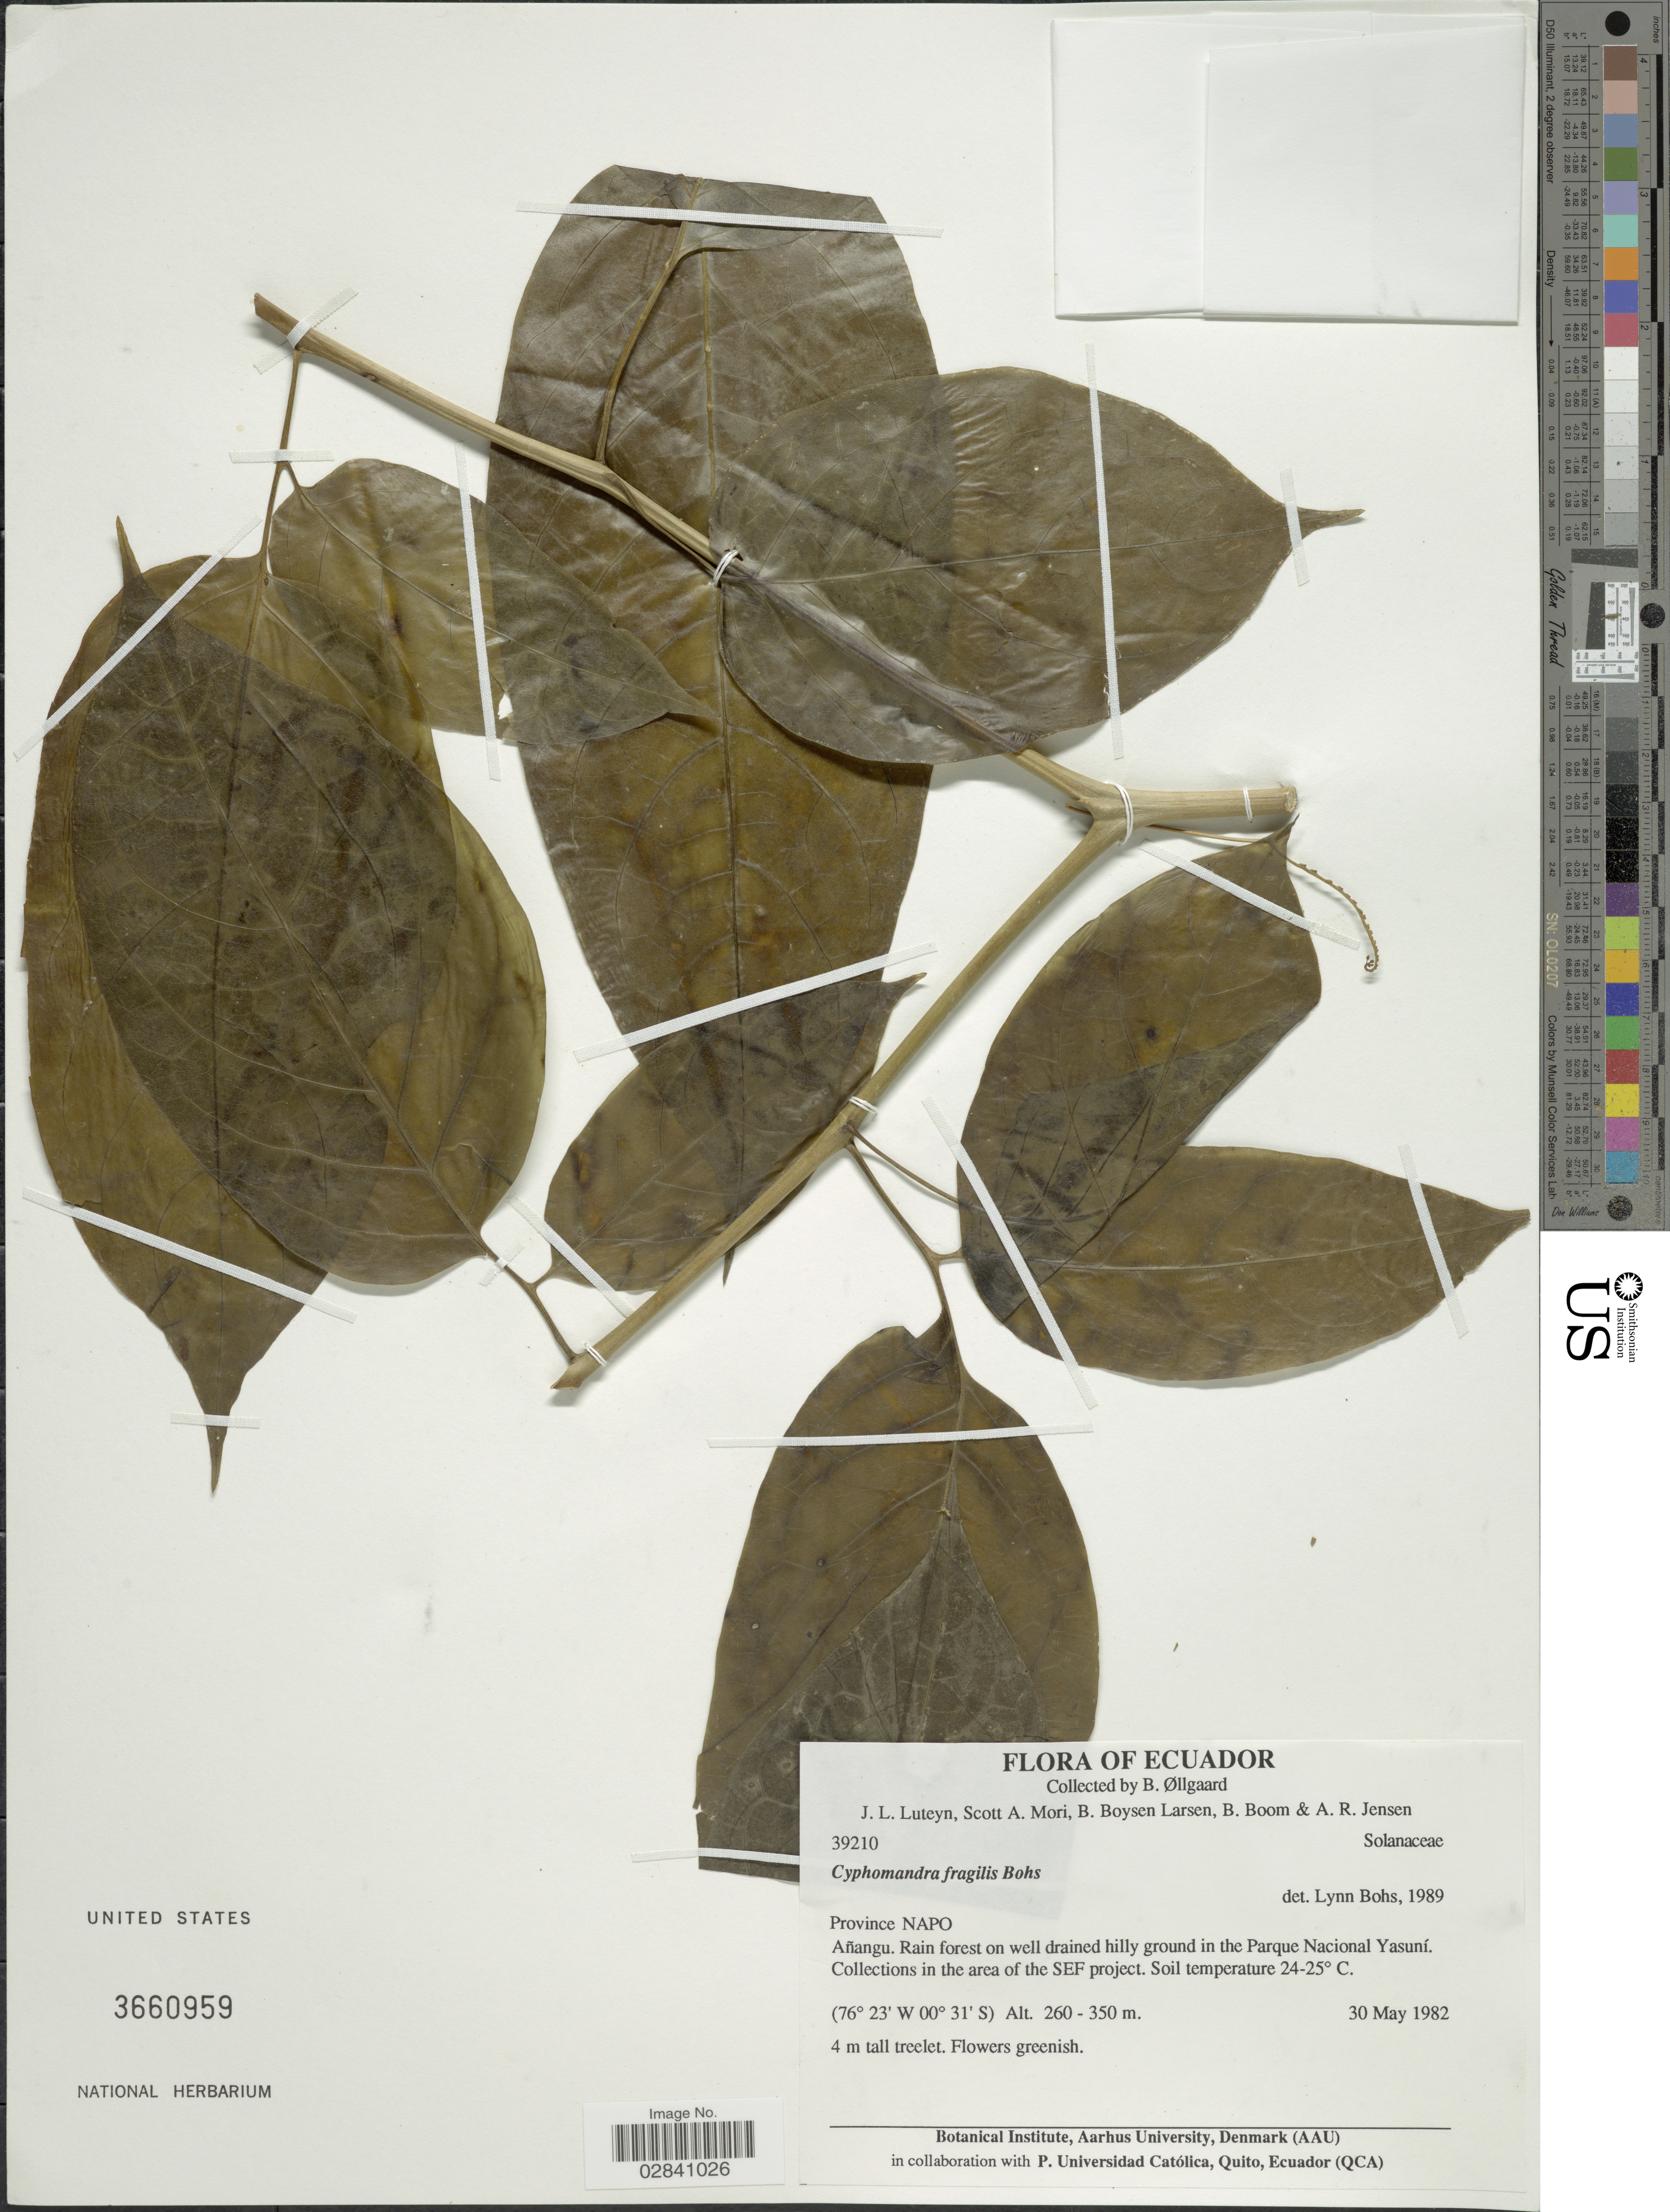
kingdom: Plantae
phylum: Tracheophyta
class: Magnoliopsida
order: Solanales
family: Solanaceae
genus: Cyphomandra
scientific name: Cyphomandra fragilis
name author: Bohs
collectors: B. Øllgaard, J. L. Luteyn, S. Mori, B. Boysen Larsen & et al.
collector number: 39210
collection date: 1982-05-30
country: Ecuador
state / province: Napo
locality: Añangu. Rain forest on well drained hilly ground in the Parque Nacional Yasuní. Collections in the area of the SEF project.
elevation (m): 260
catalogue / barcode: US 3660959